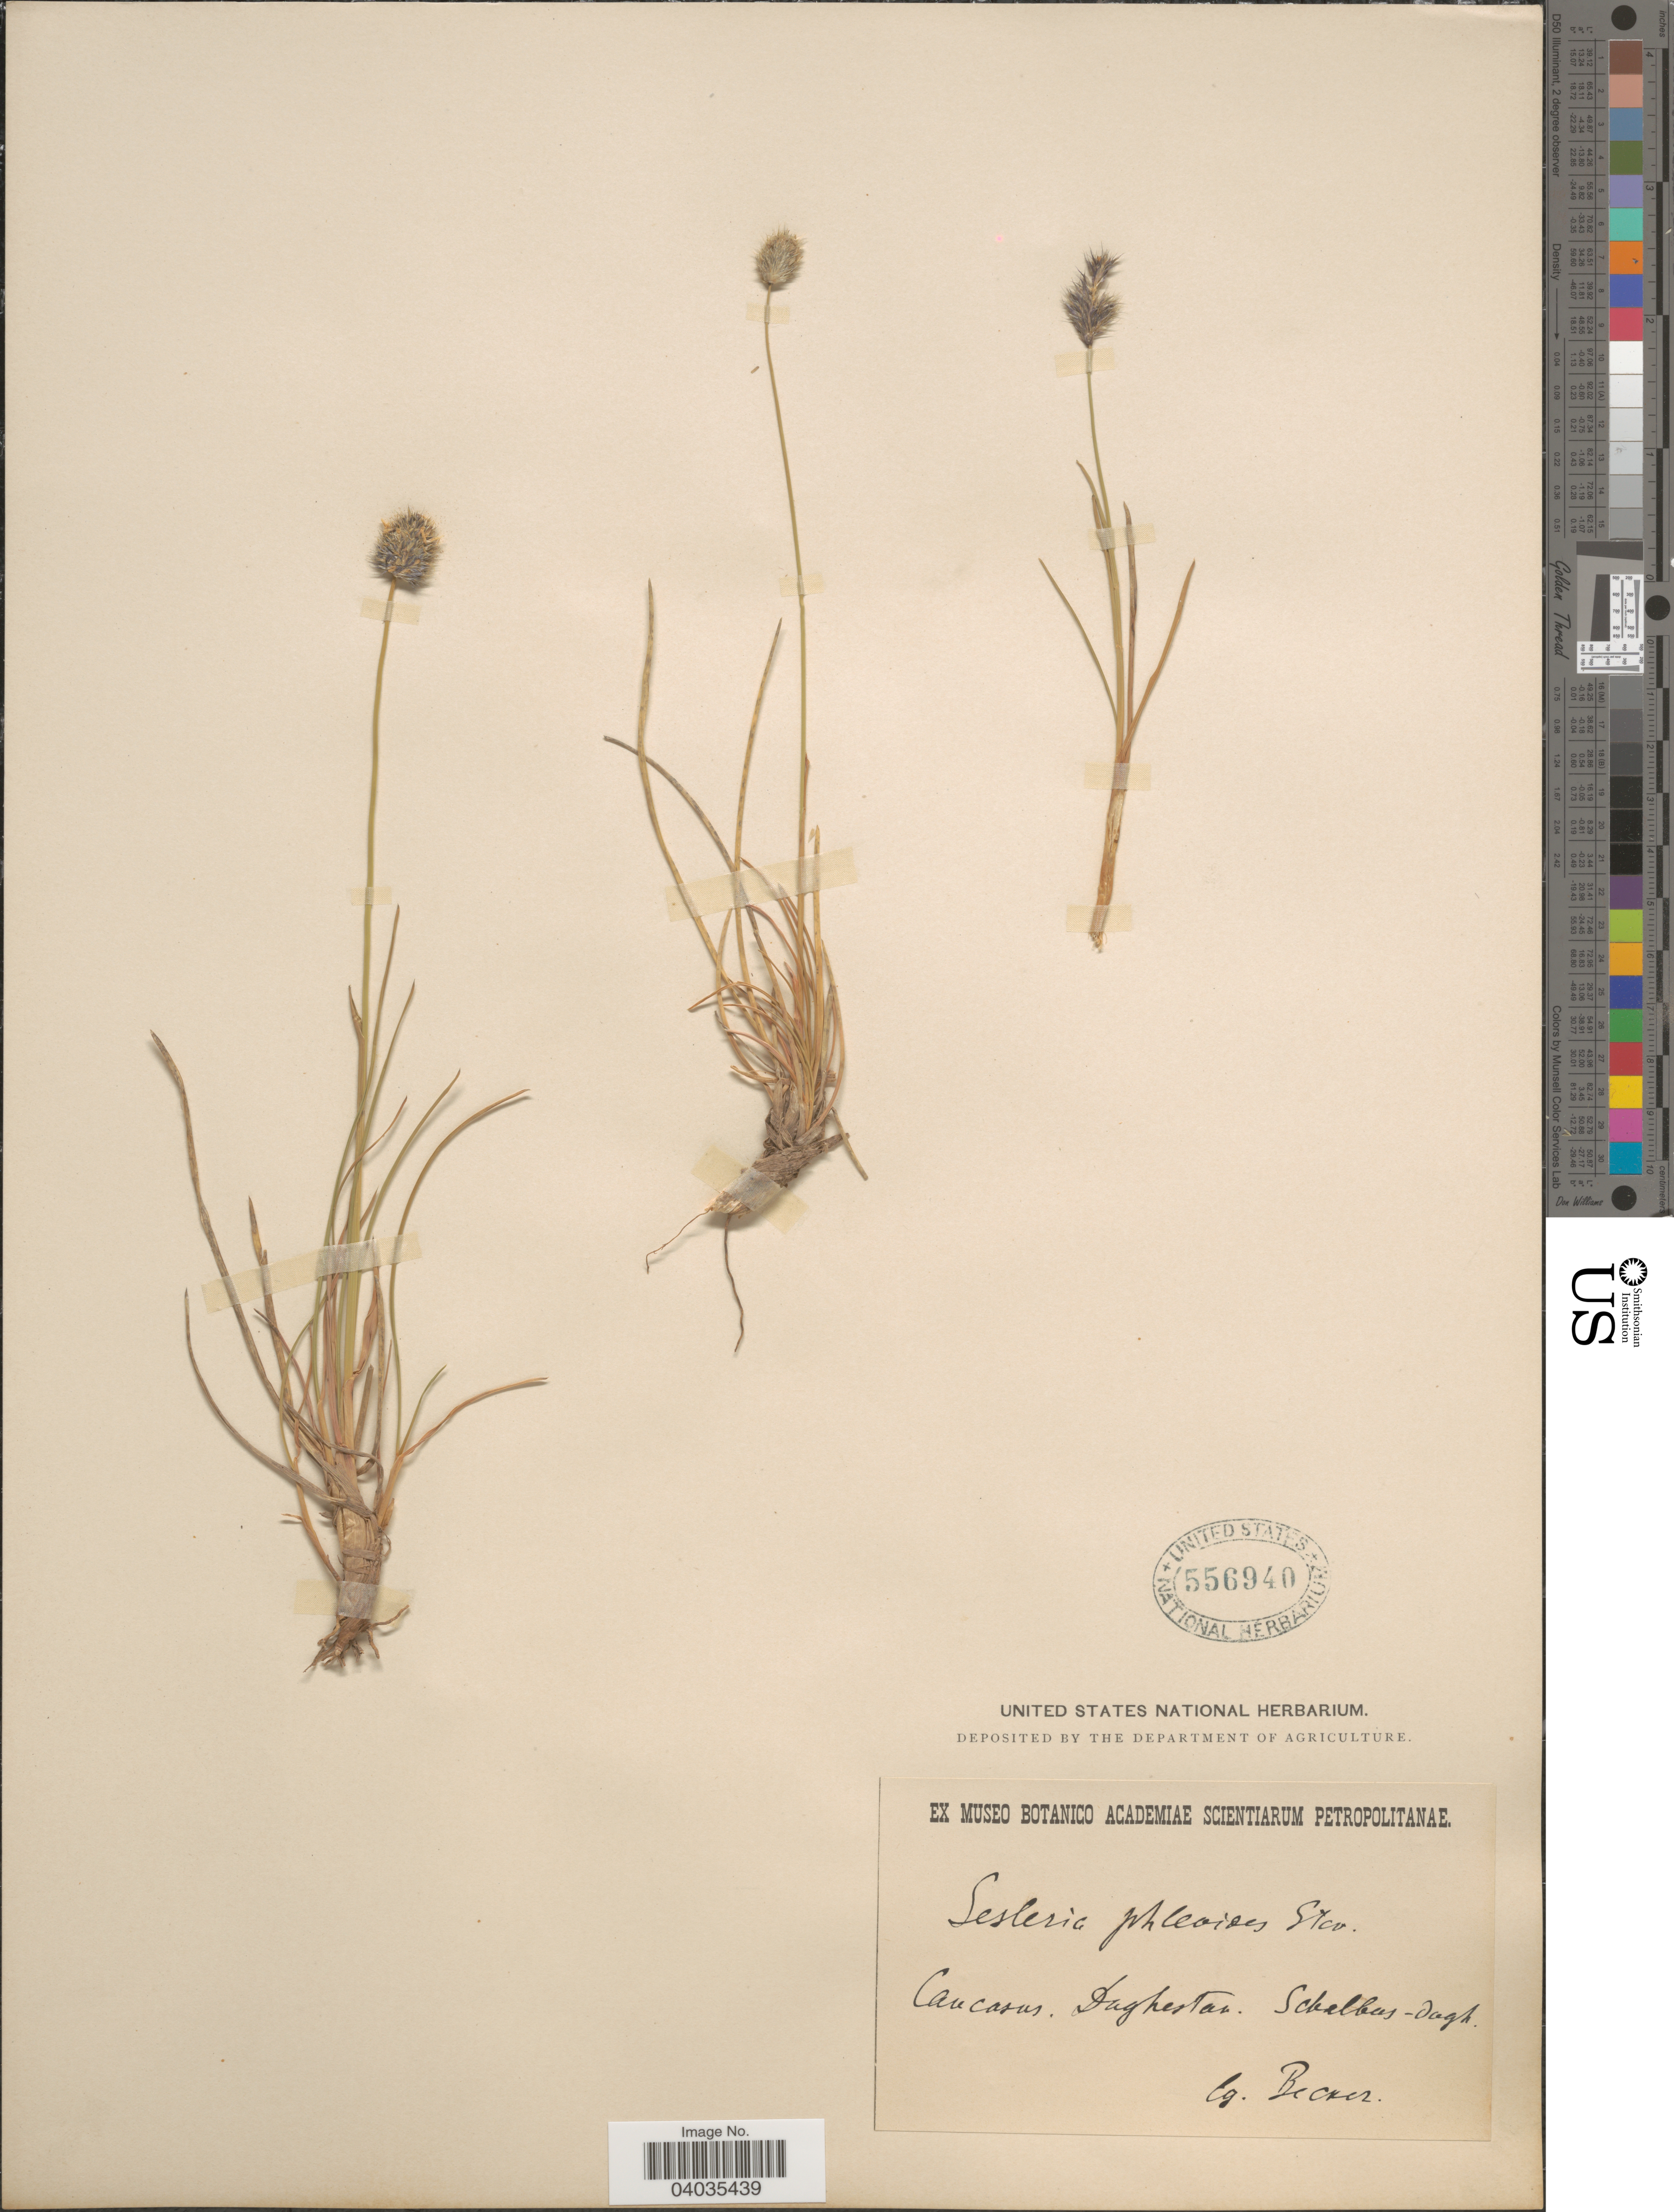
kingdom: Plantae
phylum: Tracheophyta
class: Liliopsida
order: Poales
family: Poaceae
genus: Sesleria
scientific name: Sesleria phleoides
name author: Stev. ex Roem. & Schult.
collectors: -. Becker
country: Russian Federation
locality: Caucasus, Dagestan. Schalbusdag.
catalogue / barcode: US 556940